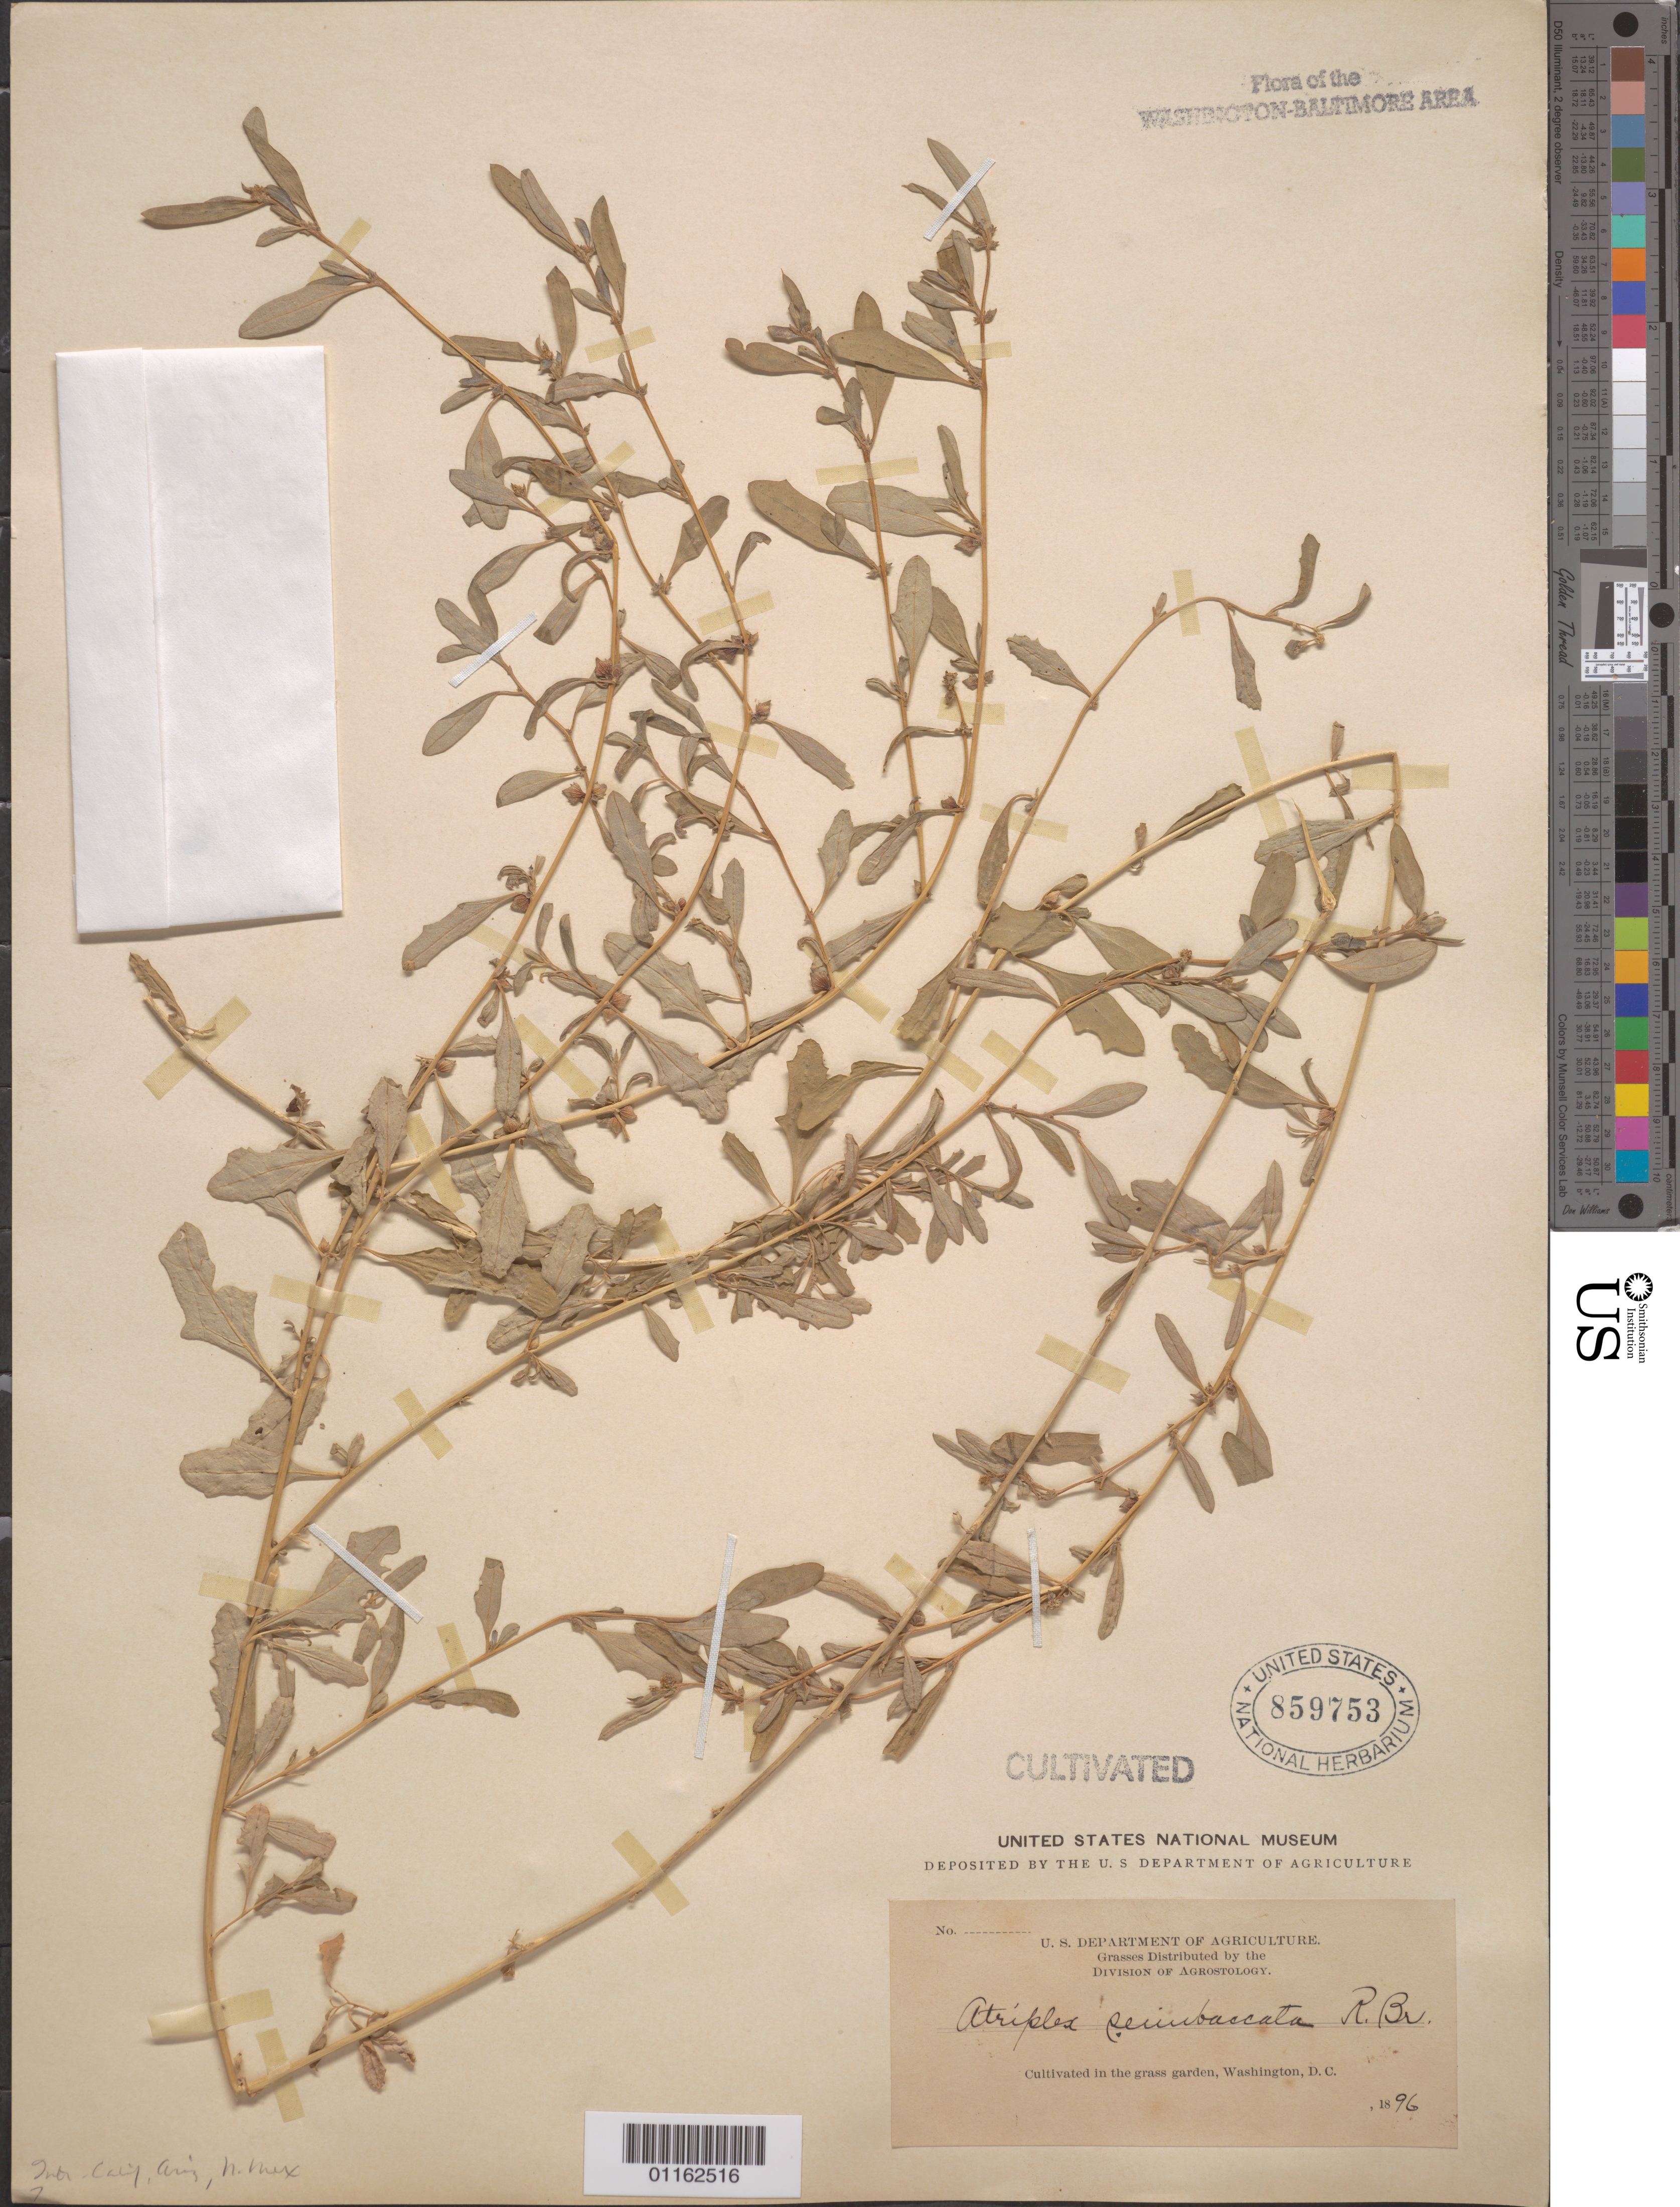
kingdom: Plantae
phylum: Tracheophyta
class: Magnoliopsida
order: Caryophyllales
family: Amaranthaceae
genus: Atriplex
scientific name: Atriplex semibaccata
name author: R. Br.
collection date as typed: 1896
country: United States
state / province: District of Columbia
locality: Cultivated in grass garden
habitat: grass garden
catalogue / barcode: US 859753